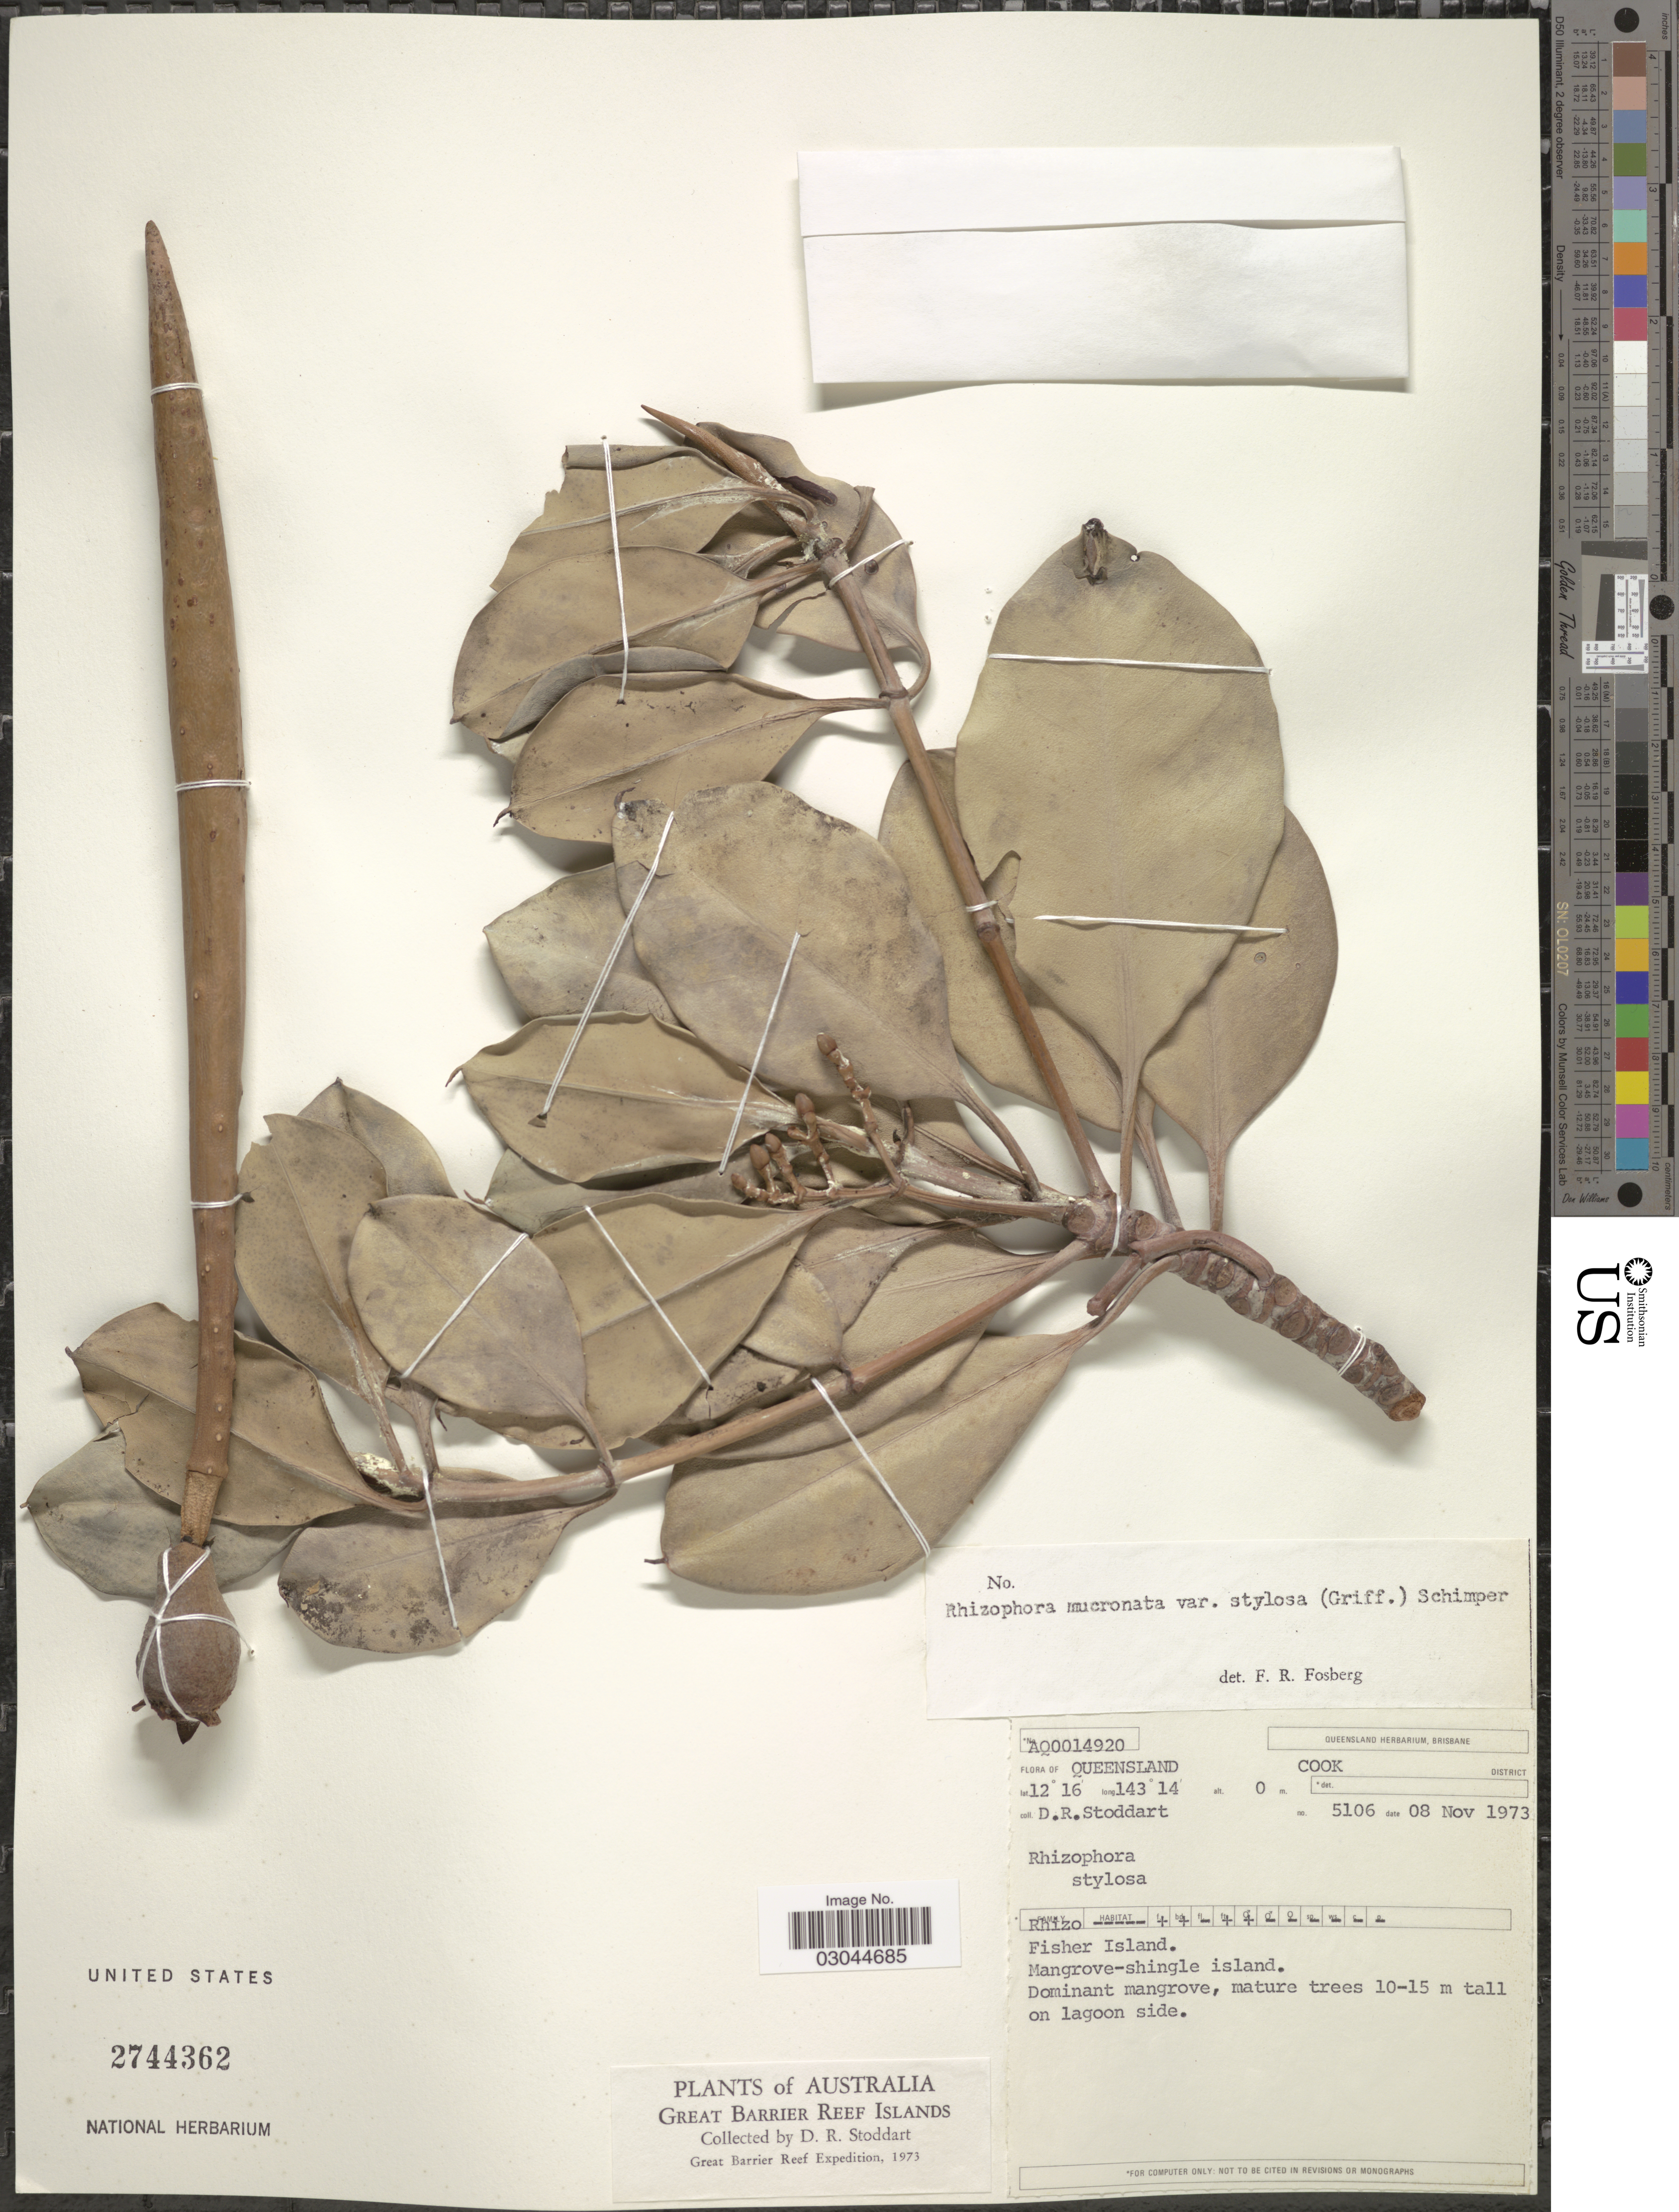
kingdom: Plantae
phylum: Tracheophyta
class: Magnoliopsida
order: Malpighiales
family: Rhizophoraceae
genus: Rhizophora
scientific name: Rhizophora mucronata var. stylosa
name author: Lam.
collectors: D. R. Stoddart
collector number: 5106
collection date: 1973-11-08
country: Australia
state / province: Queensland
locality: Great Barrier Reef Islands. Cook District. Fisher Island. Mangrove-shingle island.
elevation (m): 0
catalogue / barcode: US 2744362